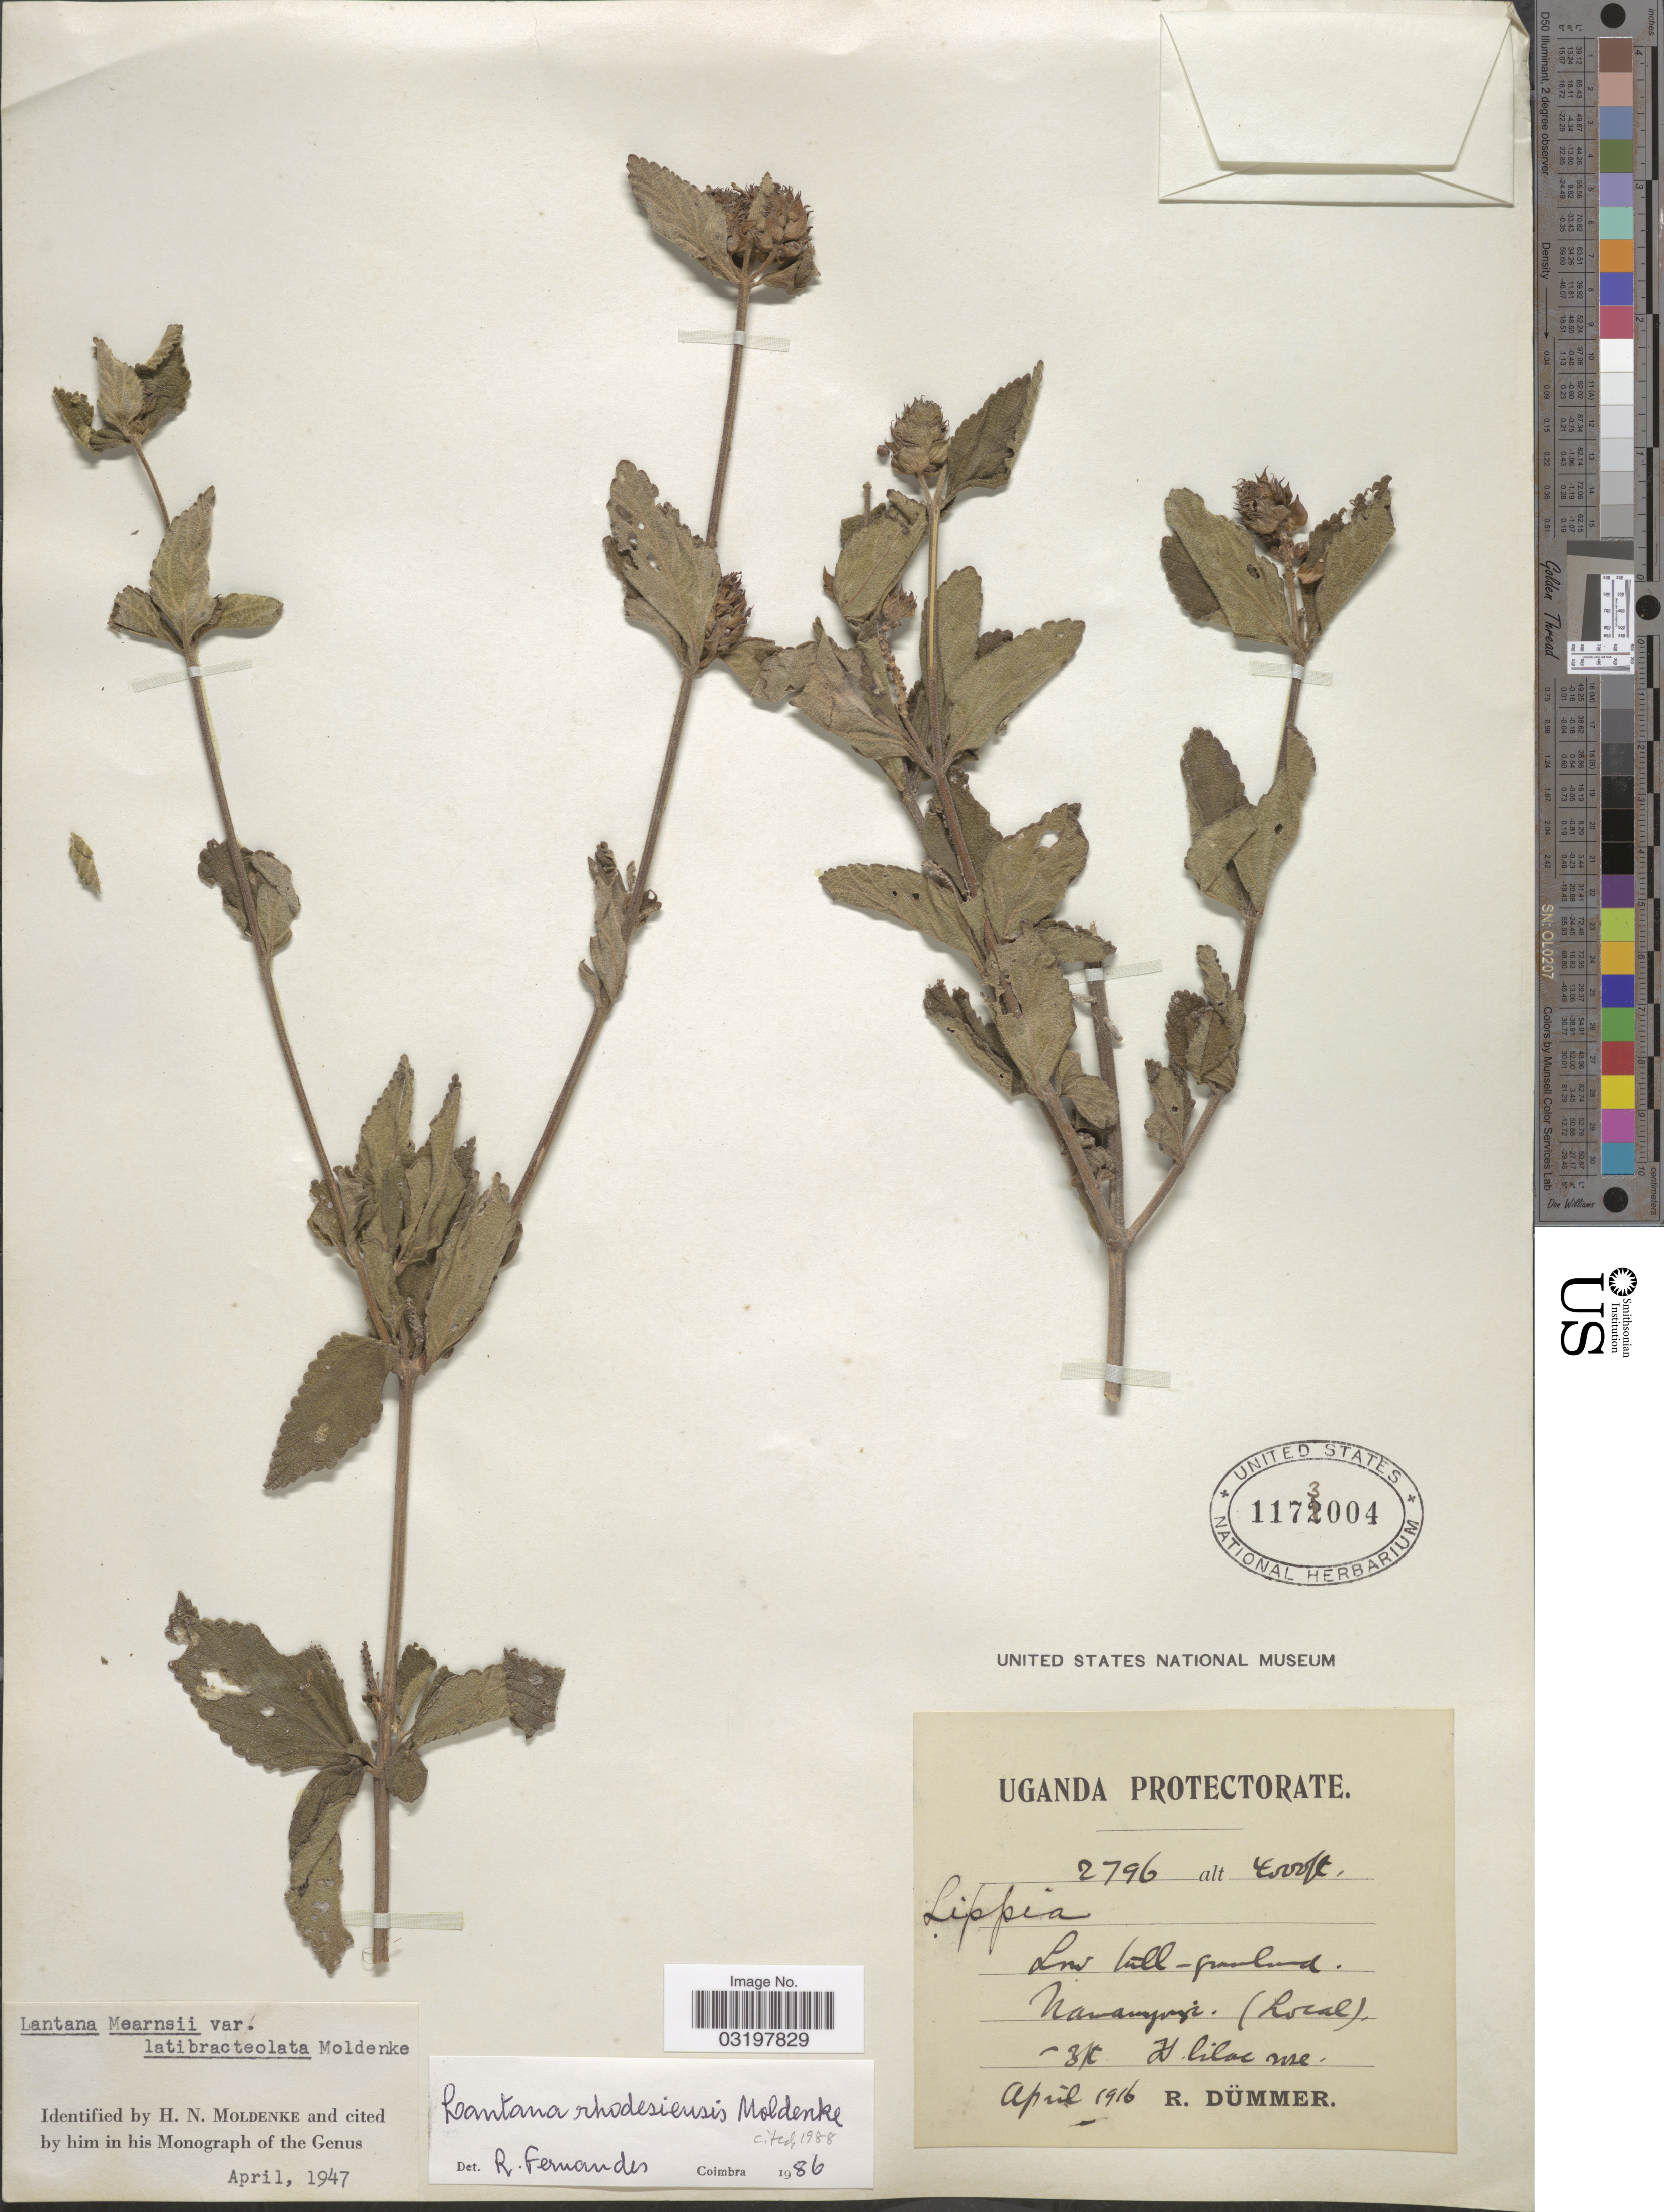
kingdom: Plantae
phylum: Tracheophyta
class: Magnoliopsida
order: Lamiales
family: Verbenaceae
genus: Lantana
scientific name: Lantana rhodesiensis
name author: Moldenke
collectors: R. A. Dümmer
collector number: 2796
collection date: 1916-04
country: Uganda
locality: Uganda Protectorate. Namanyonyi.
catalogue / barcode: US 1173004